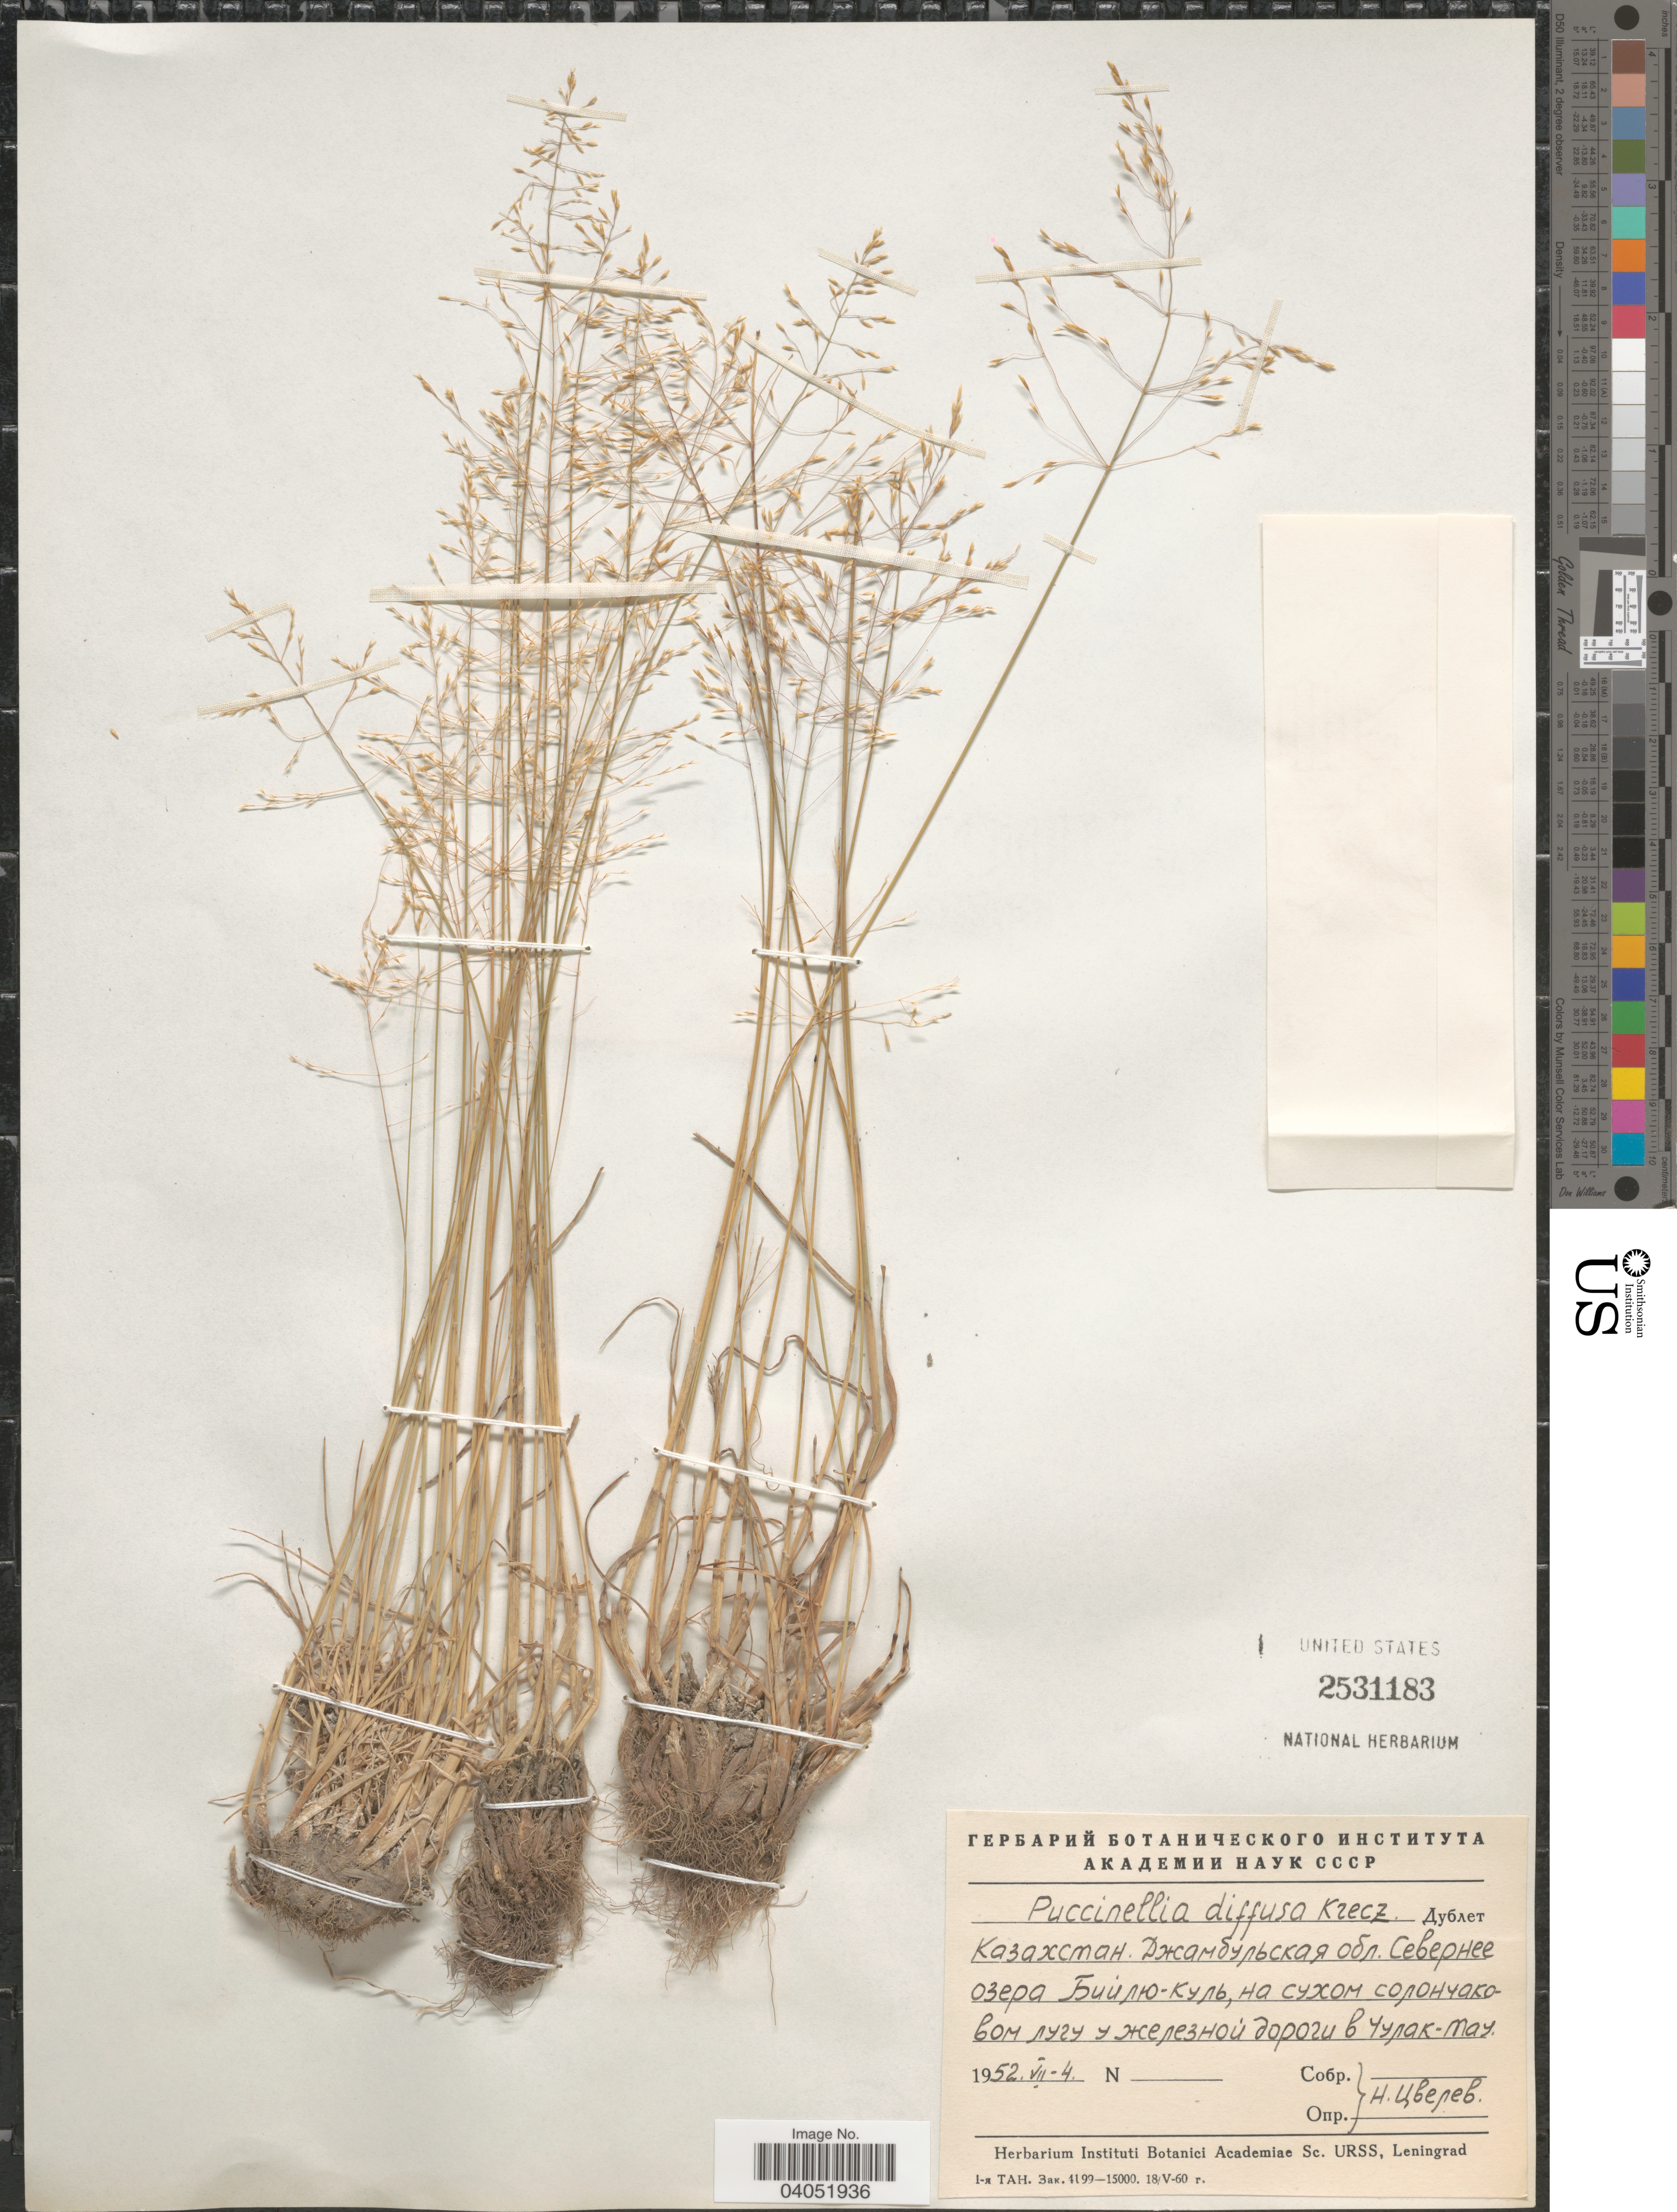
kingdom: Plantae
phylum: Tracheophyta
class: Liliopsida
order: Poales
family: Poaceae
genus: Puccinellia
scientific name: Puccinellia diffusa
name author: (V.I. Krecz.) V.I. Krecz. ex Drobow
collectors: N. Tsvelev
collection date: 1952-07-04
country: Kazakhstan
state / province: Zhambyl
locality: N of lake Builyu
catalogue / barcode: US 2531183